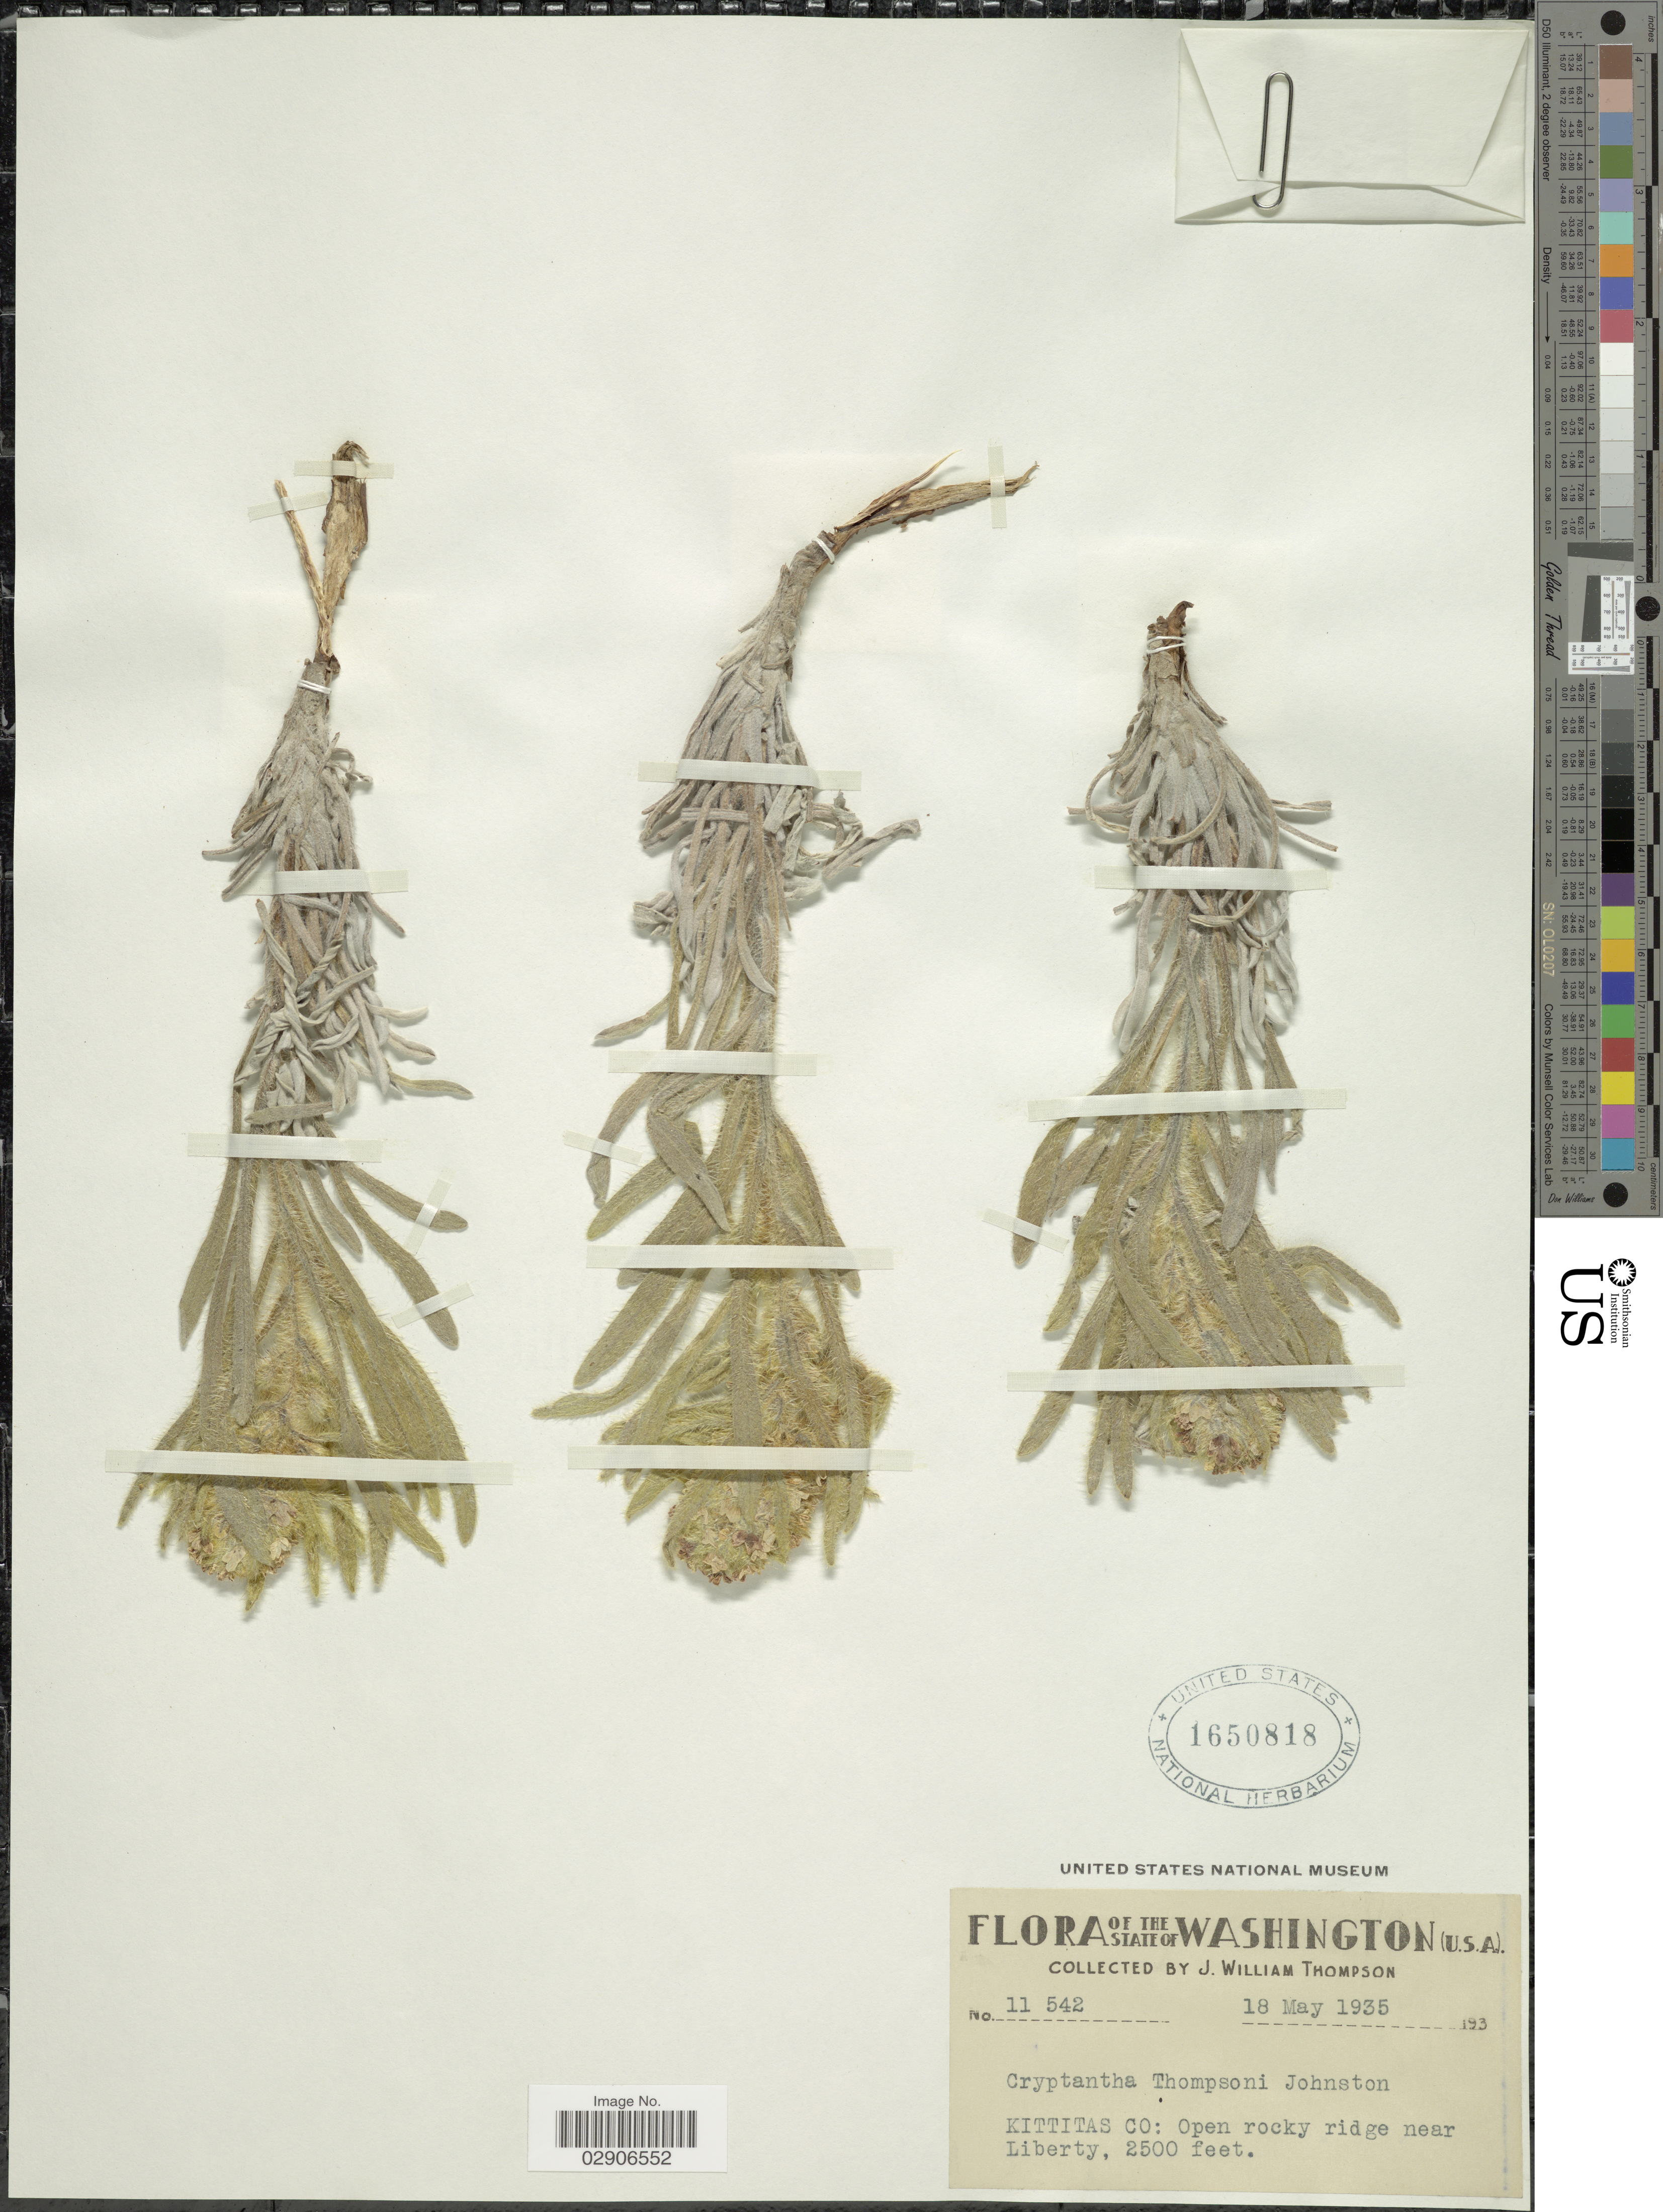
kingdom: Plantae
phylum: Tracheophyta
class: Magnoliopsida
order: Boraginales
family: Boraginaceae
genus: Oreocarya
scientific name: Oreocarya thompsonii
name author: (I.M. Johnst.) Abrams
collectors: J. W. Thompson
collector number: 11542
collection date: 1935-05-18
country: United States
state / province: Washington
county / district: Kittitas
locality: Kittitas Co: open rocky ridge near Liberty. State of Washington (U.S.A.).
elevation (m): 762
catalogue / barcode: US 1650818